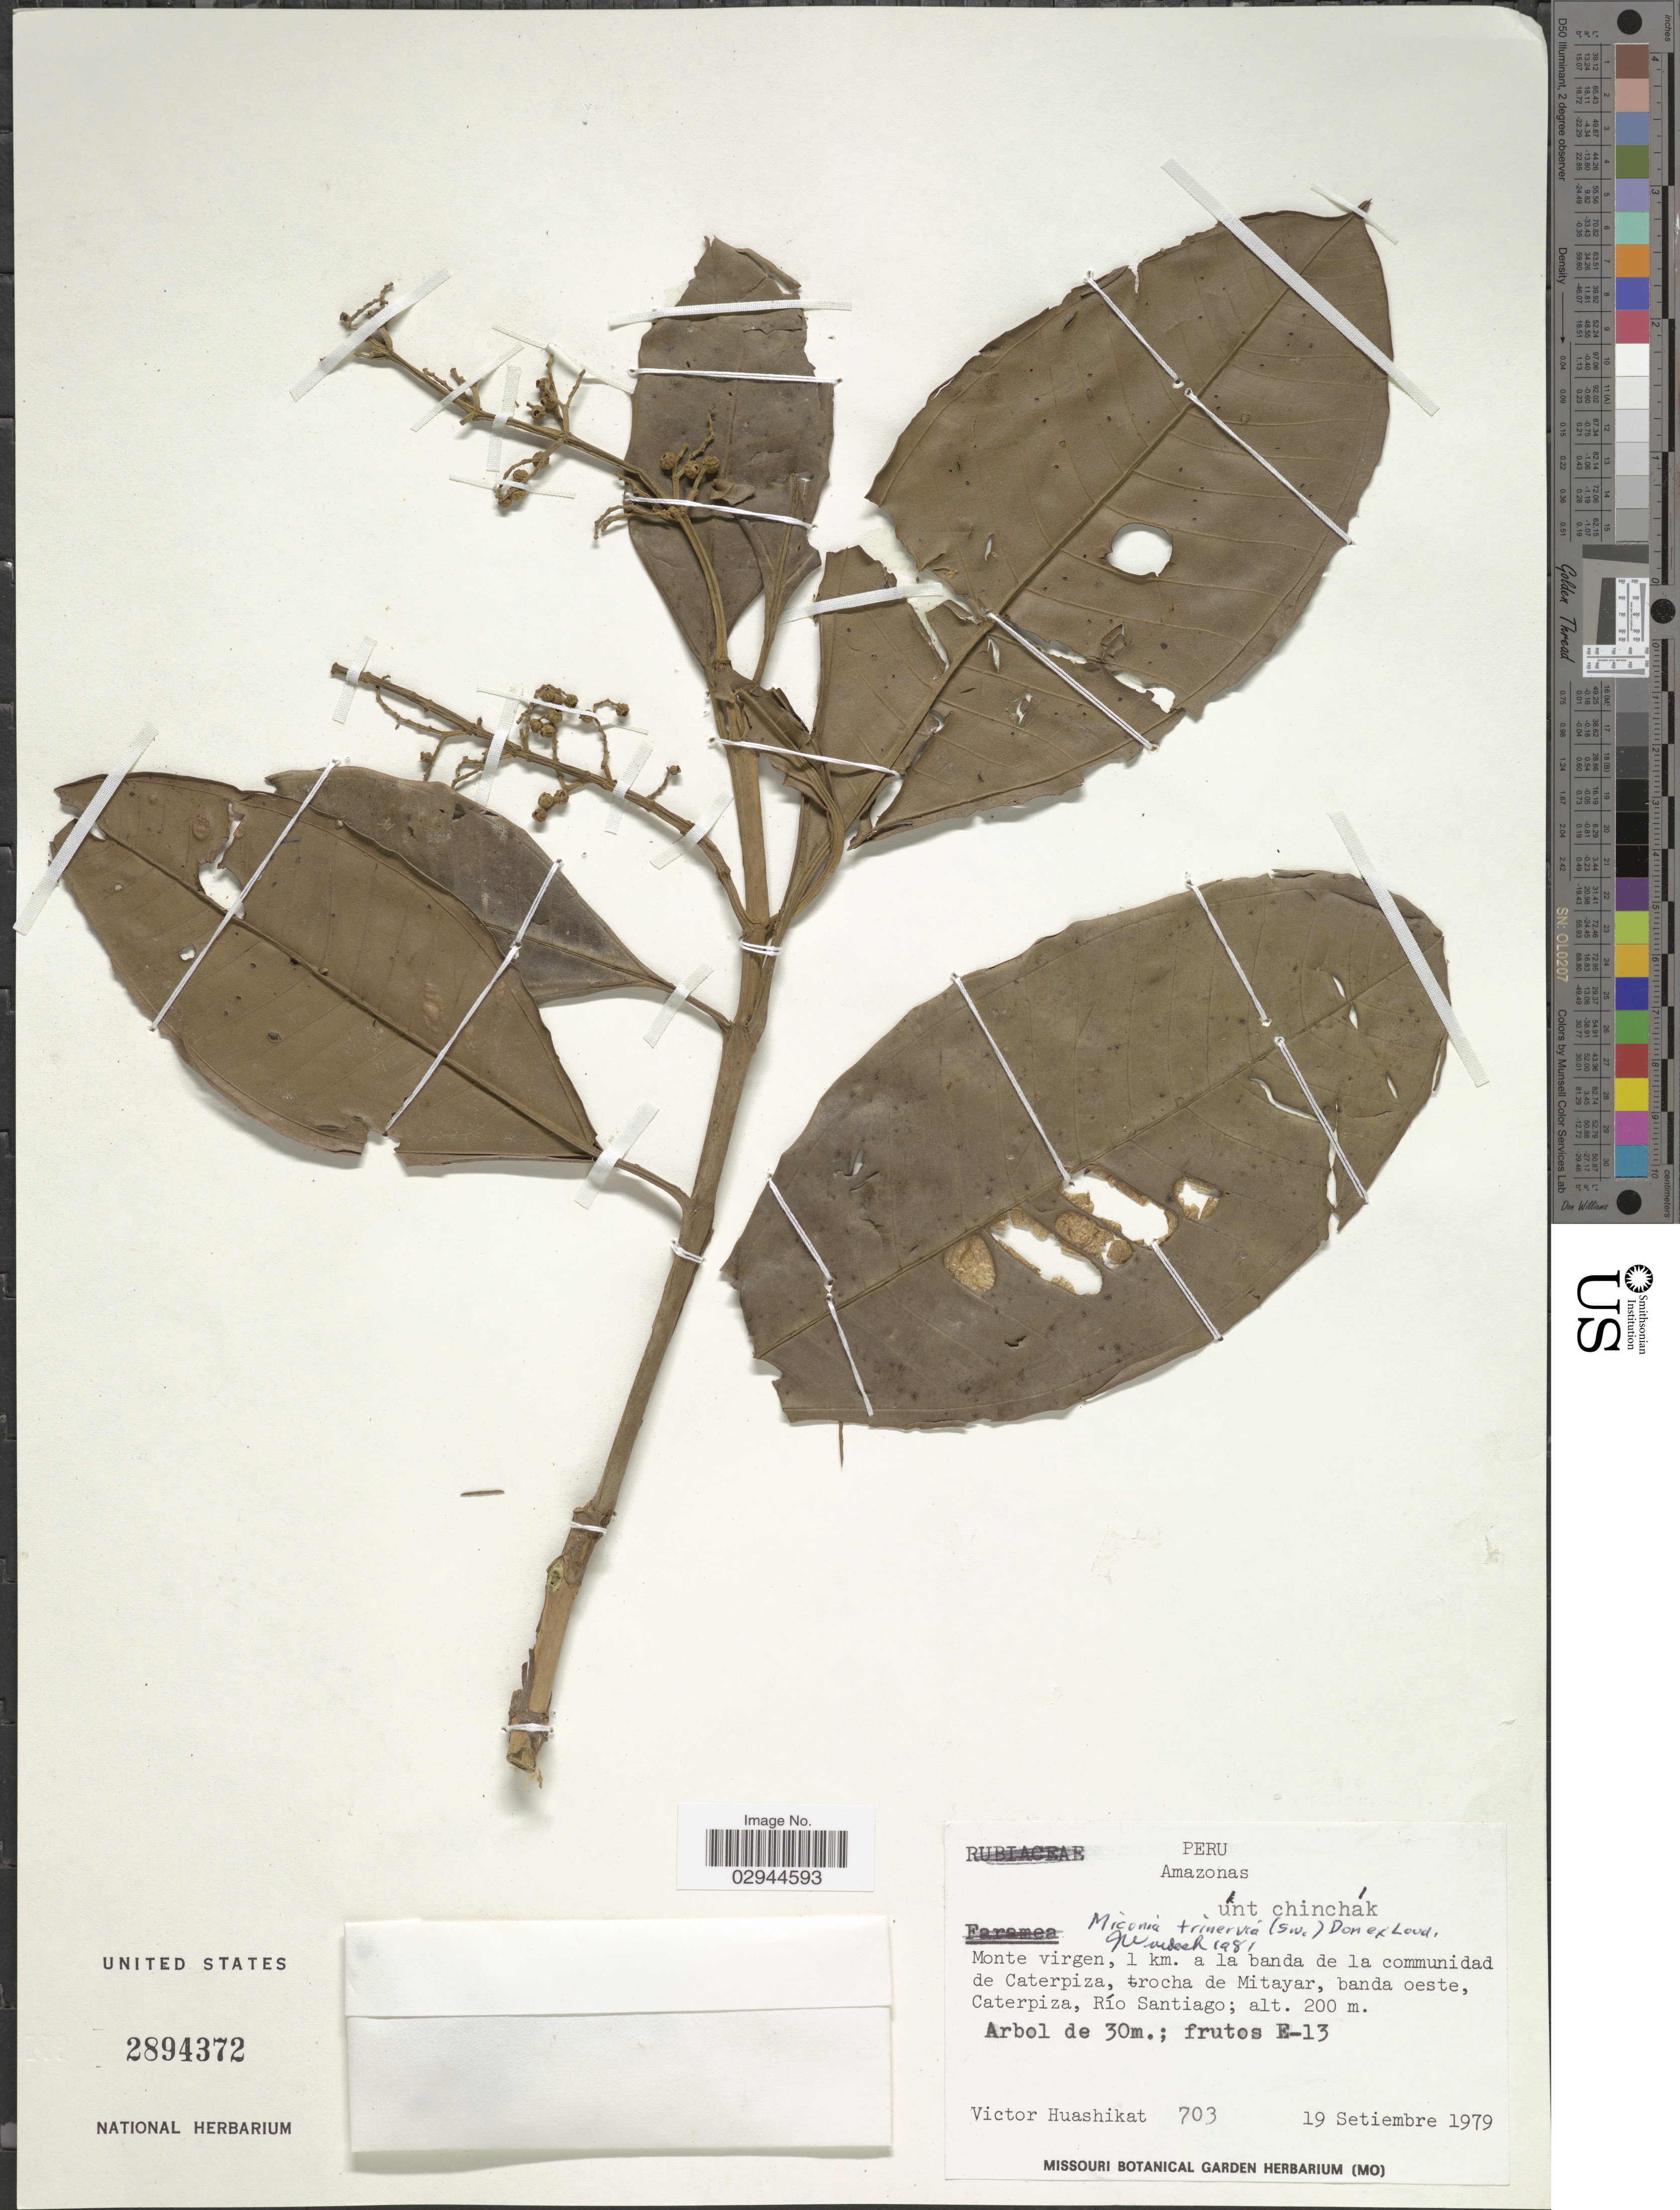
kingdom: Plantae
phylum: Tracheophyta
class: Magnoliopsida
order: Myrtales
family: Melastomataceae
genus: Miconia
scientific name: Miconia trinervia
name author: (Sw.) D. Don ex Loudon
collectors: V. Huashikat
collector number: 703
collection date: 1979-09-19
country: Peru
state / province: Amazonas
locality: Monte virgen, 1 km. a la banda de la communidad de Caterpiza, trocha de Mitayar, banda oeste, Caterpiza, Río Santiago.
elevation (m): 200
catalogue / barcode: US 2894372